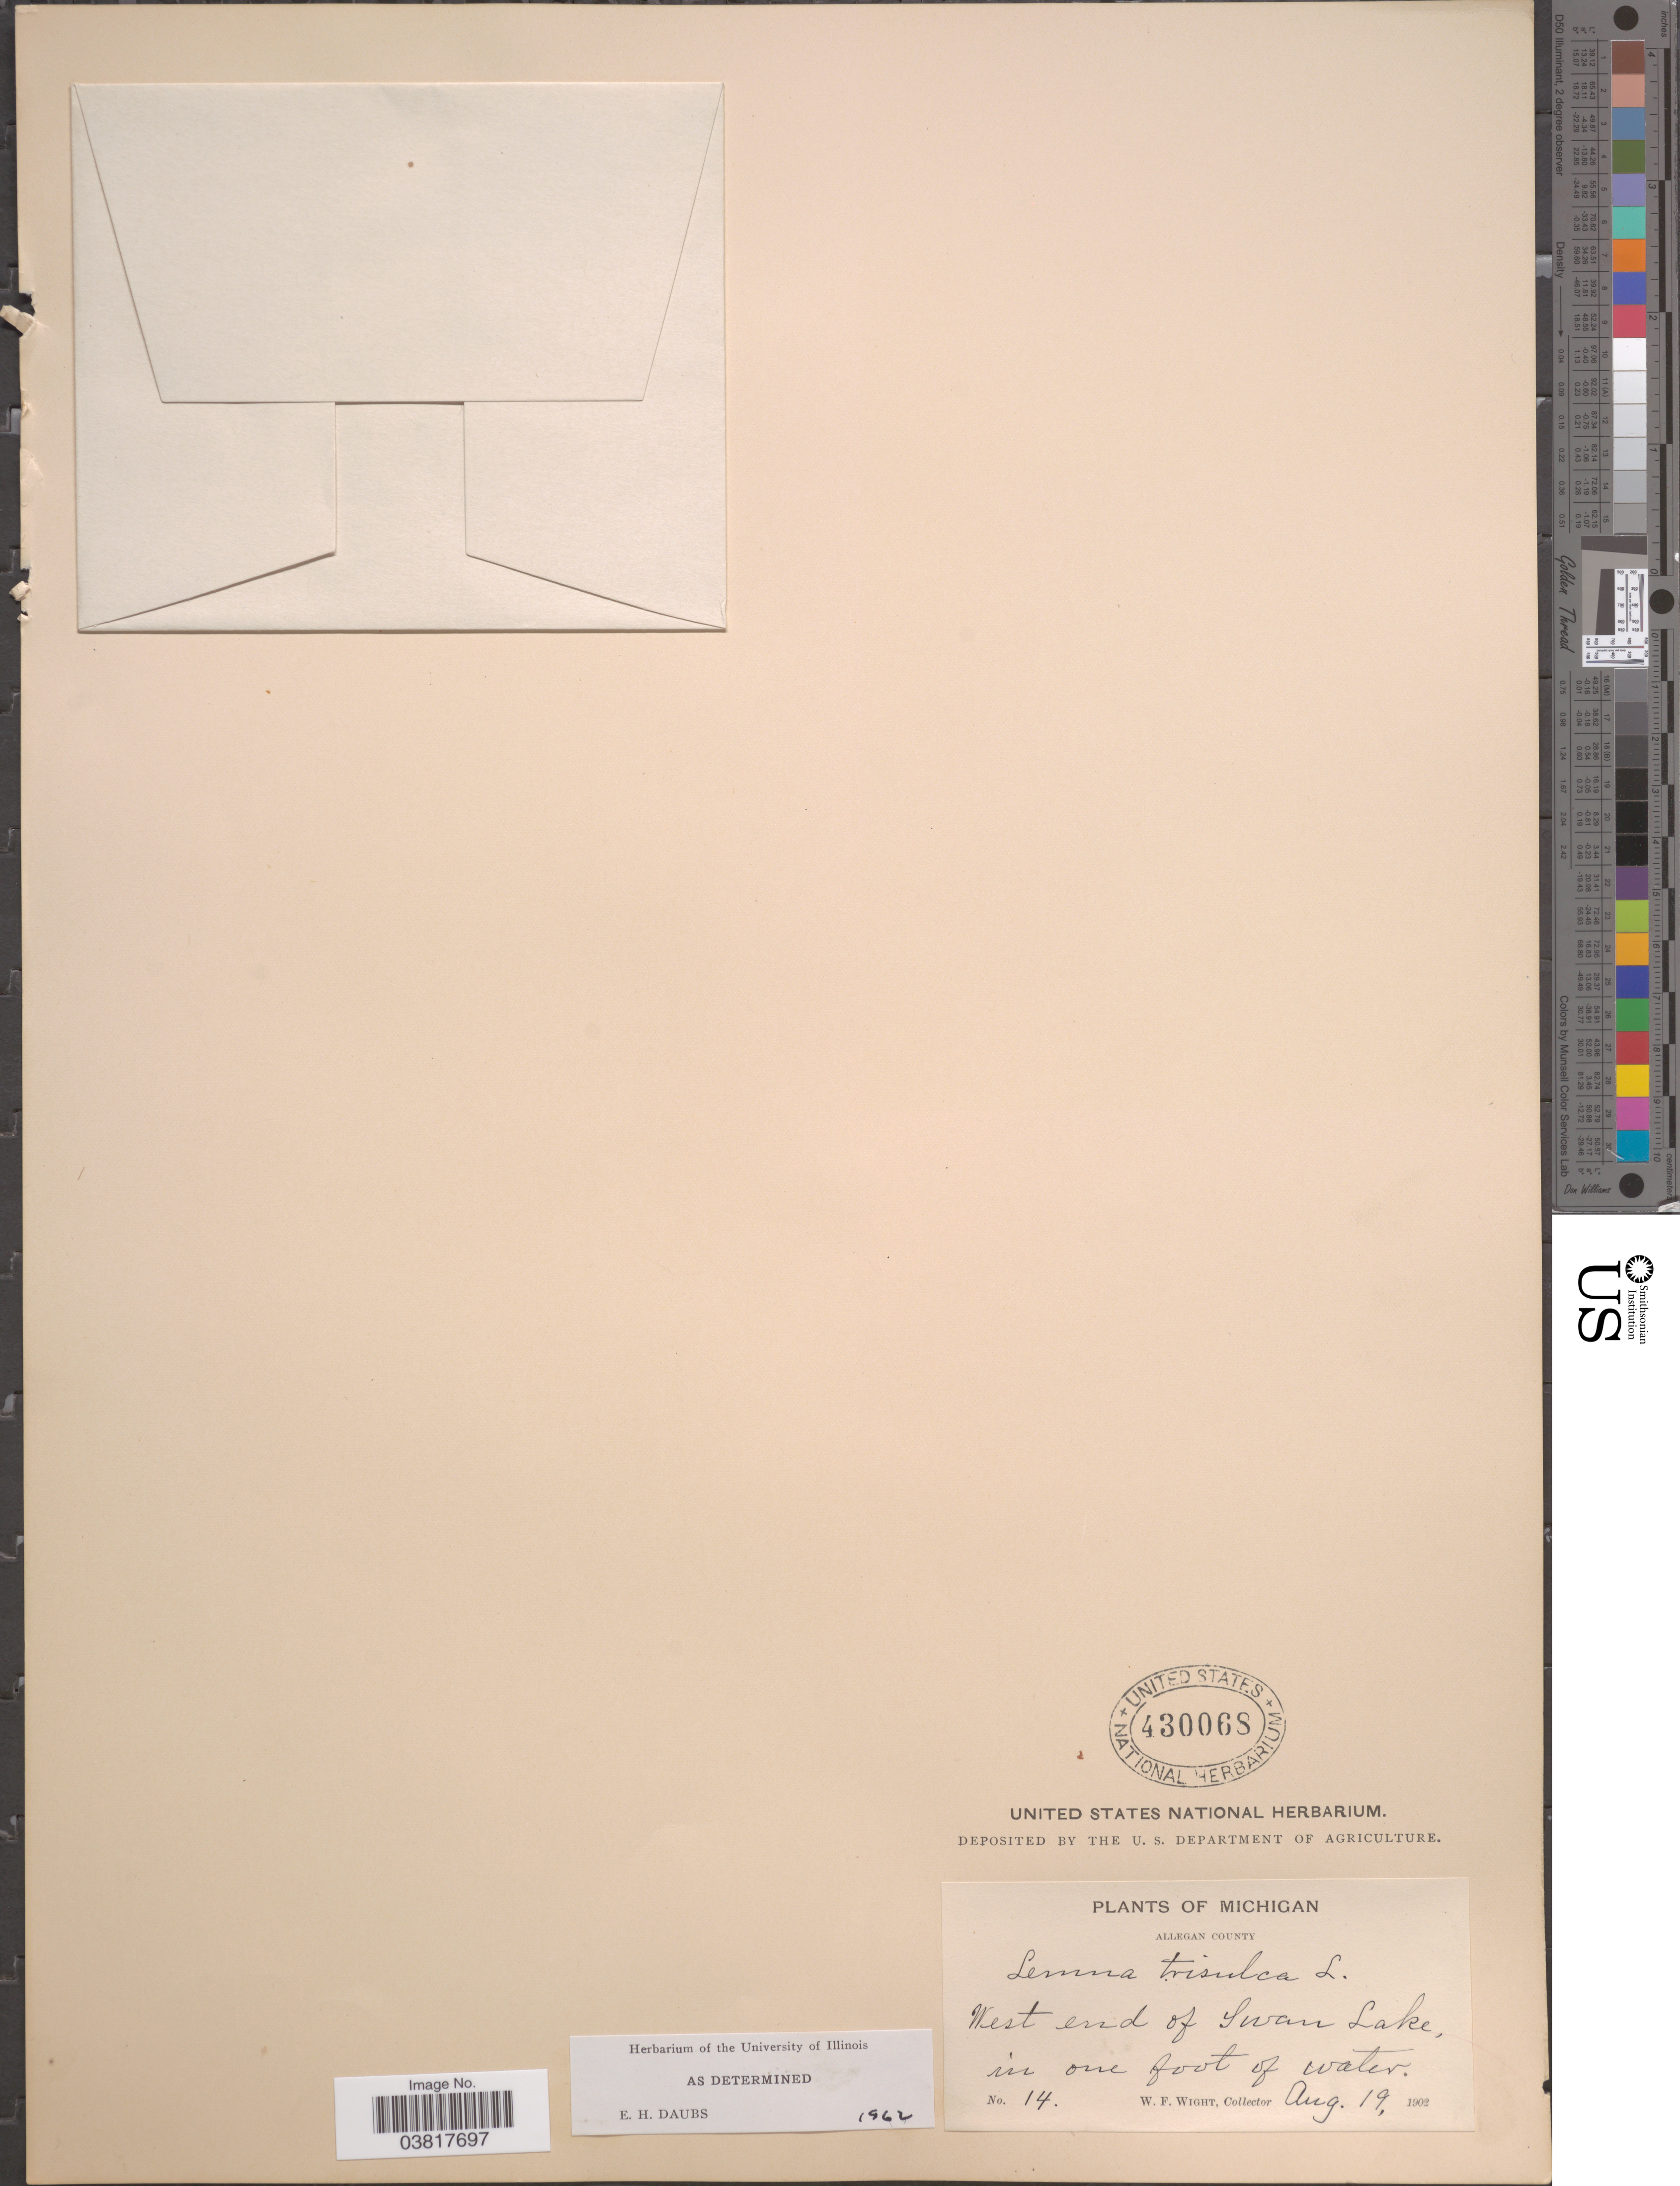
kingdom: Plantae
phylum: Tracheophyta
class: Liliopsida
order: Alismatales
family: Araceae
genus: Lemna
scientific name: Lemna trisulca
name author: L.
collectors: W. Wight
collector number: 14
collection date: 1902-08-19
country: United States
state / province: Michigan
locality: Allegan County. West end of Swan Lake, in one foot of water.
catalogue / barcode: US 430068